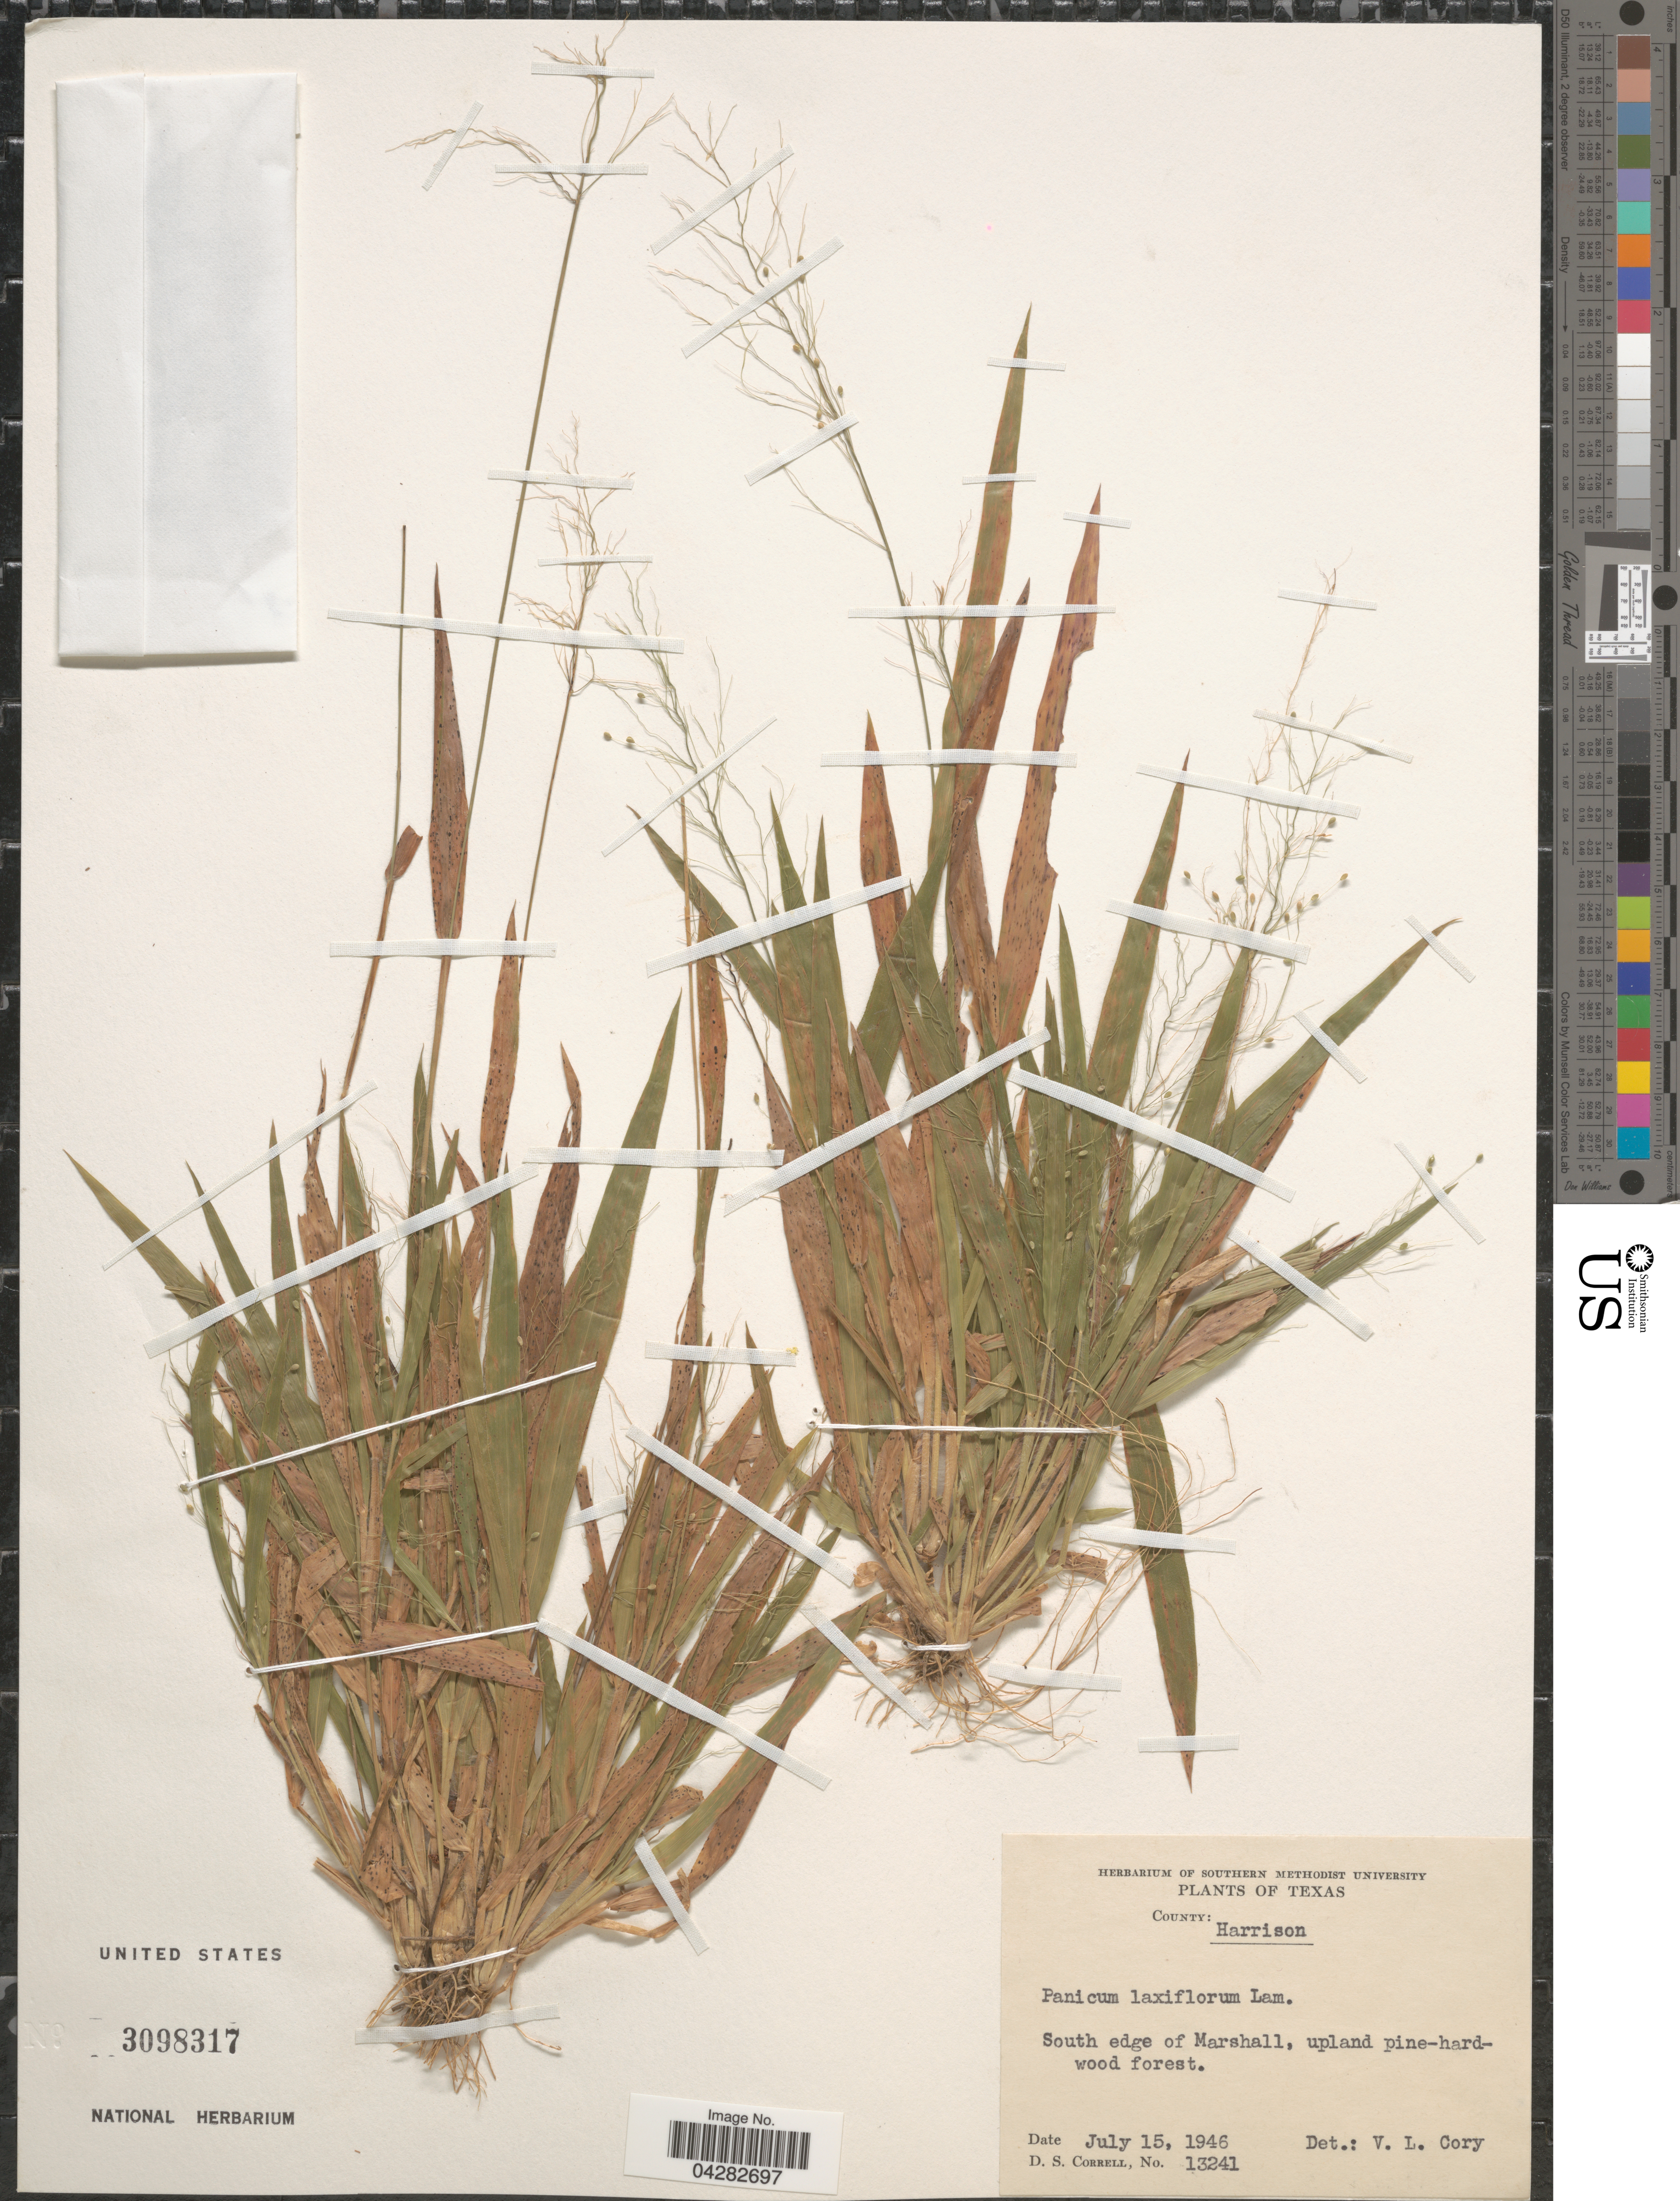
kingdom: Plantae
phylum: Tracheophyta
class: Liliopsida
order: Poales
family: Poaceae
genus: Dichanthelium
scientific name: Dichanthelium laxiflorum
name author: (Lam.) Gould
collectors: D. S. Correll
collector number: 13241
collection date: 1946-07-15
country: United States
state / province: Texas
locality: County: Harrison. South edge of Marshall.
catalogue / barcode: US 3098317